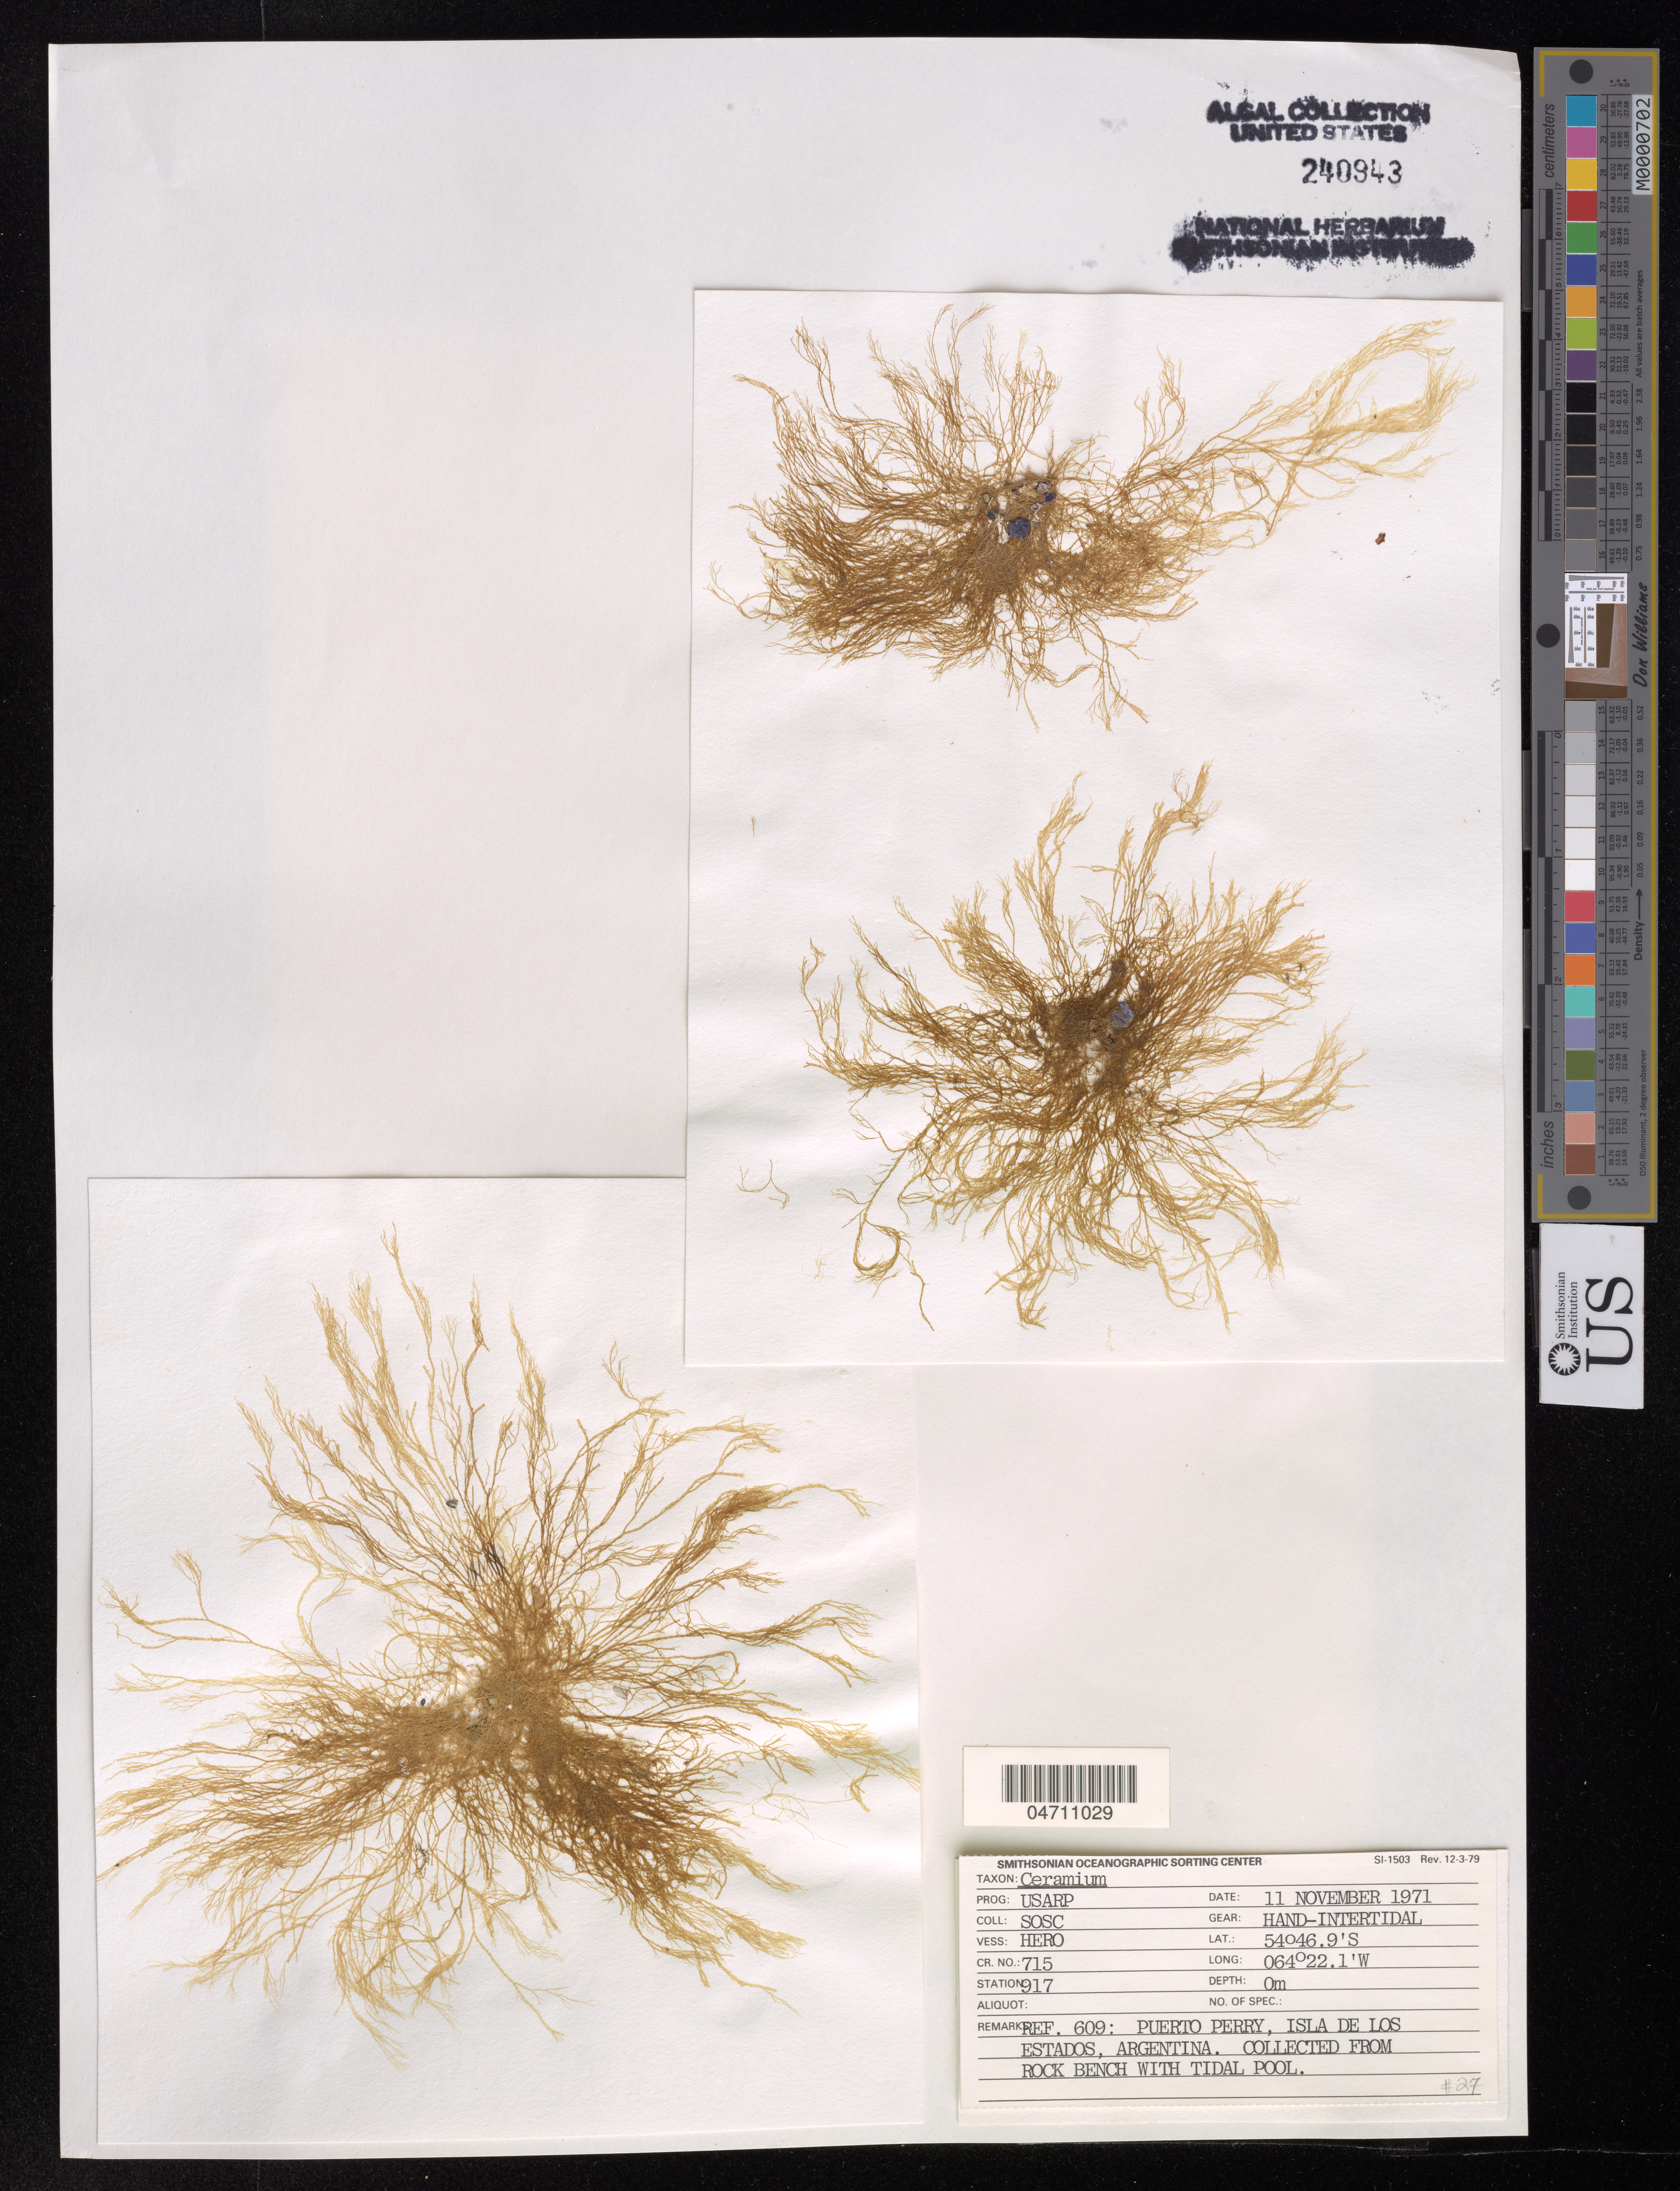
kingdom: Plantae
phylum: Rhodophyta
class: Florideophyceae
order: Ceramiales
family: Ceramiaceae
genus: Ceramium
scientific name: Ceramium sp.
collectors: SOSC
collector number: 715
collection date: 1971-11-11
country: Argentina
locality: Puerto Perry, Isla de los Estados.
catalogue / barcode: US 240943